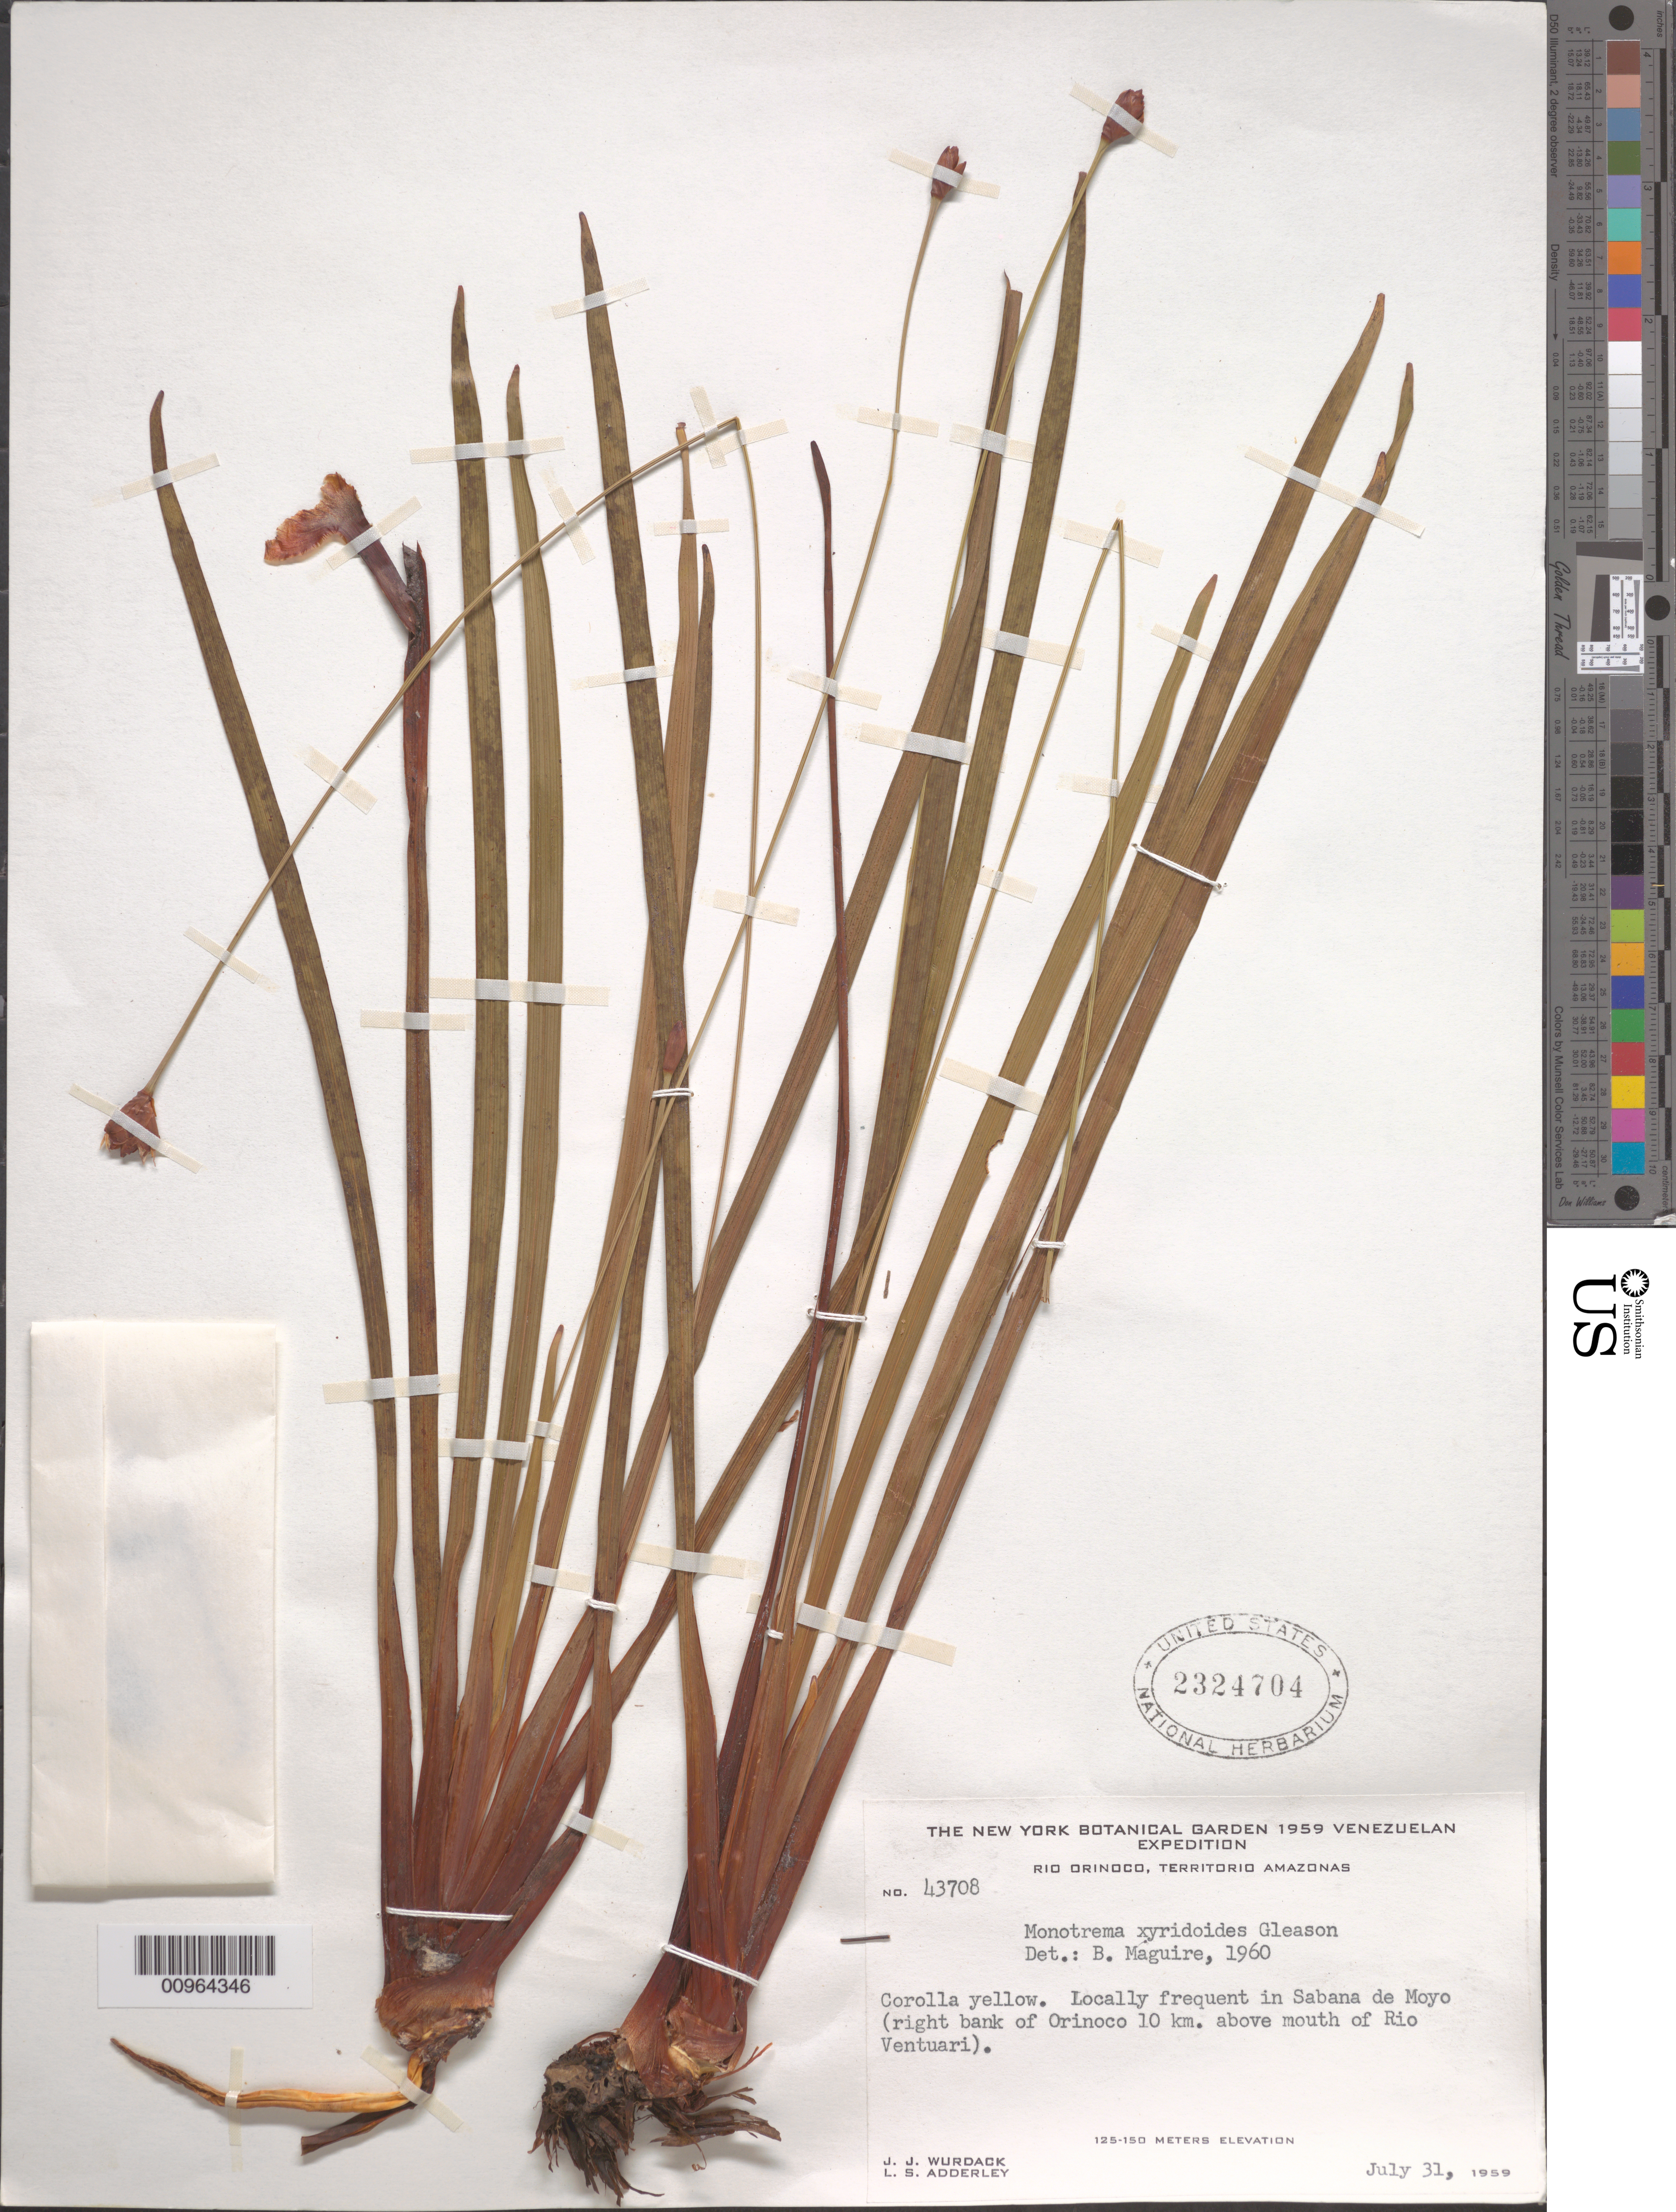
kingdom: Plantae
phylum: Tracheophyta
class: Liliopsida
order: Poales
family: Rapateaceae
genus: Monotrema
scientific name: Monotrema xyridoides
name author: Gleason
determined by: Maguire, Bassett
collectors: J. J. Wurdack & L. S. Adderley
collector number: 43708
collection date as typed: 31-Jul-59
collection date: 1959-07-31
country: Venezuela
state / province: Amazonas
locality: Sabana de Moyo, right bank of Orinoco R, 5 km above Macaruca, 10 km above mouth of Río Ventuari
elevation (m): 125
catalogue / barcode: US 2324704